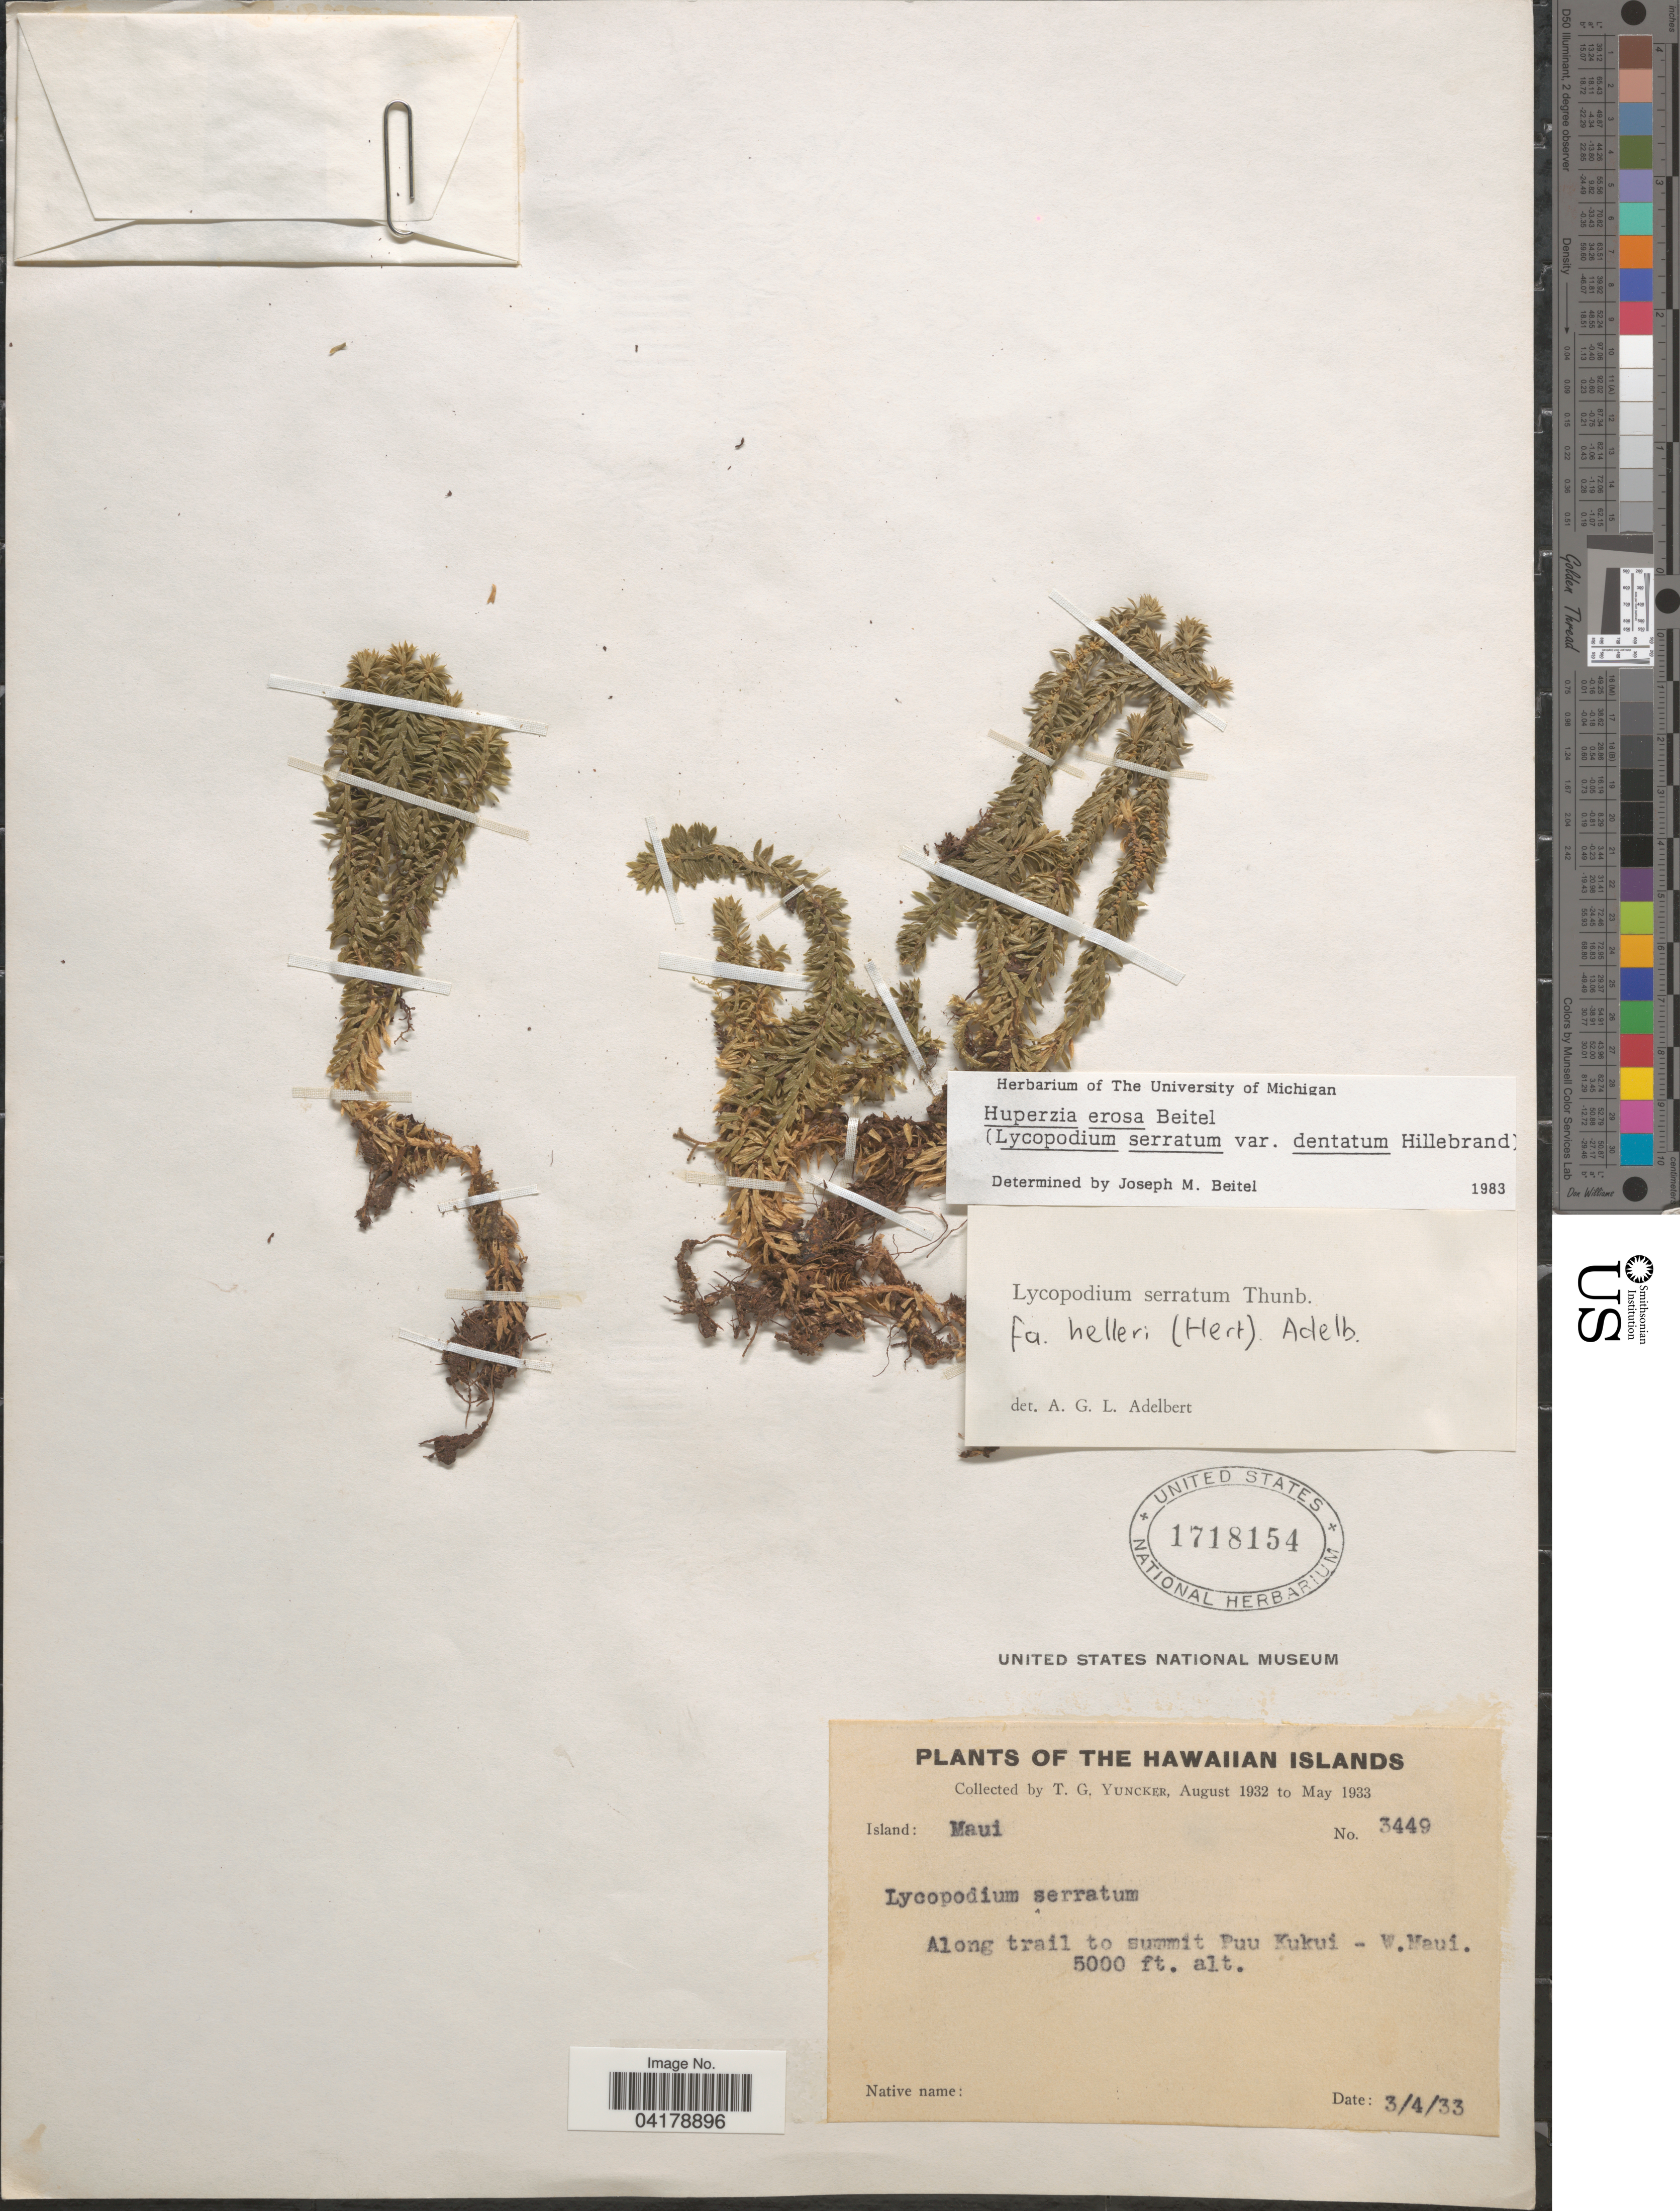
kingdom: Plantae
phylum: Tracheophyta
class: Lycopodiopsida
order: Lycopodiales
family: Lycopodiaceae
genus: Huperzia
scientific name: Huperzia erosa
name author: Beitel & W.H. Wagner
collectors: T. G. Yuncker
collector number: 3449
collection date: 1933-03-04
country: United States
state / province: Hawaii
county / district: Maui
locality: Island: Maui. Along trail to summit Puu Kukui - W. Maui.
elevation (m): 1524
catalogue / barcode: US 1718154